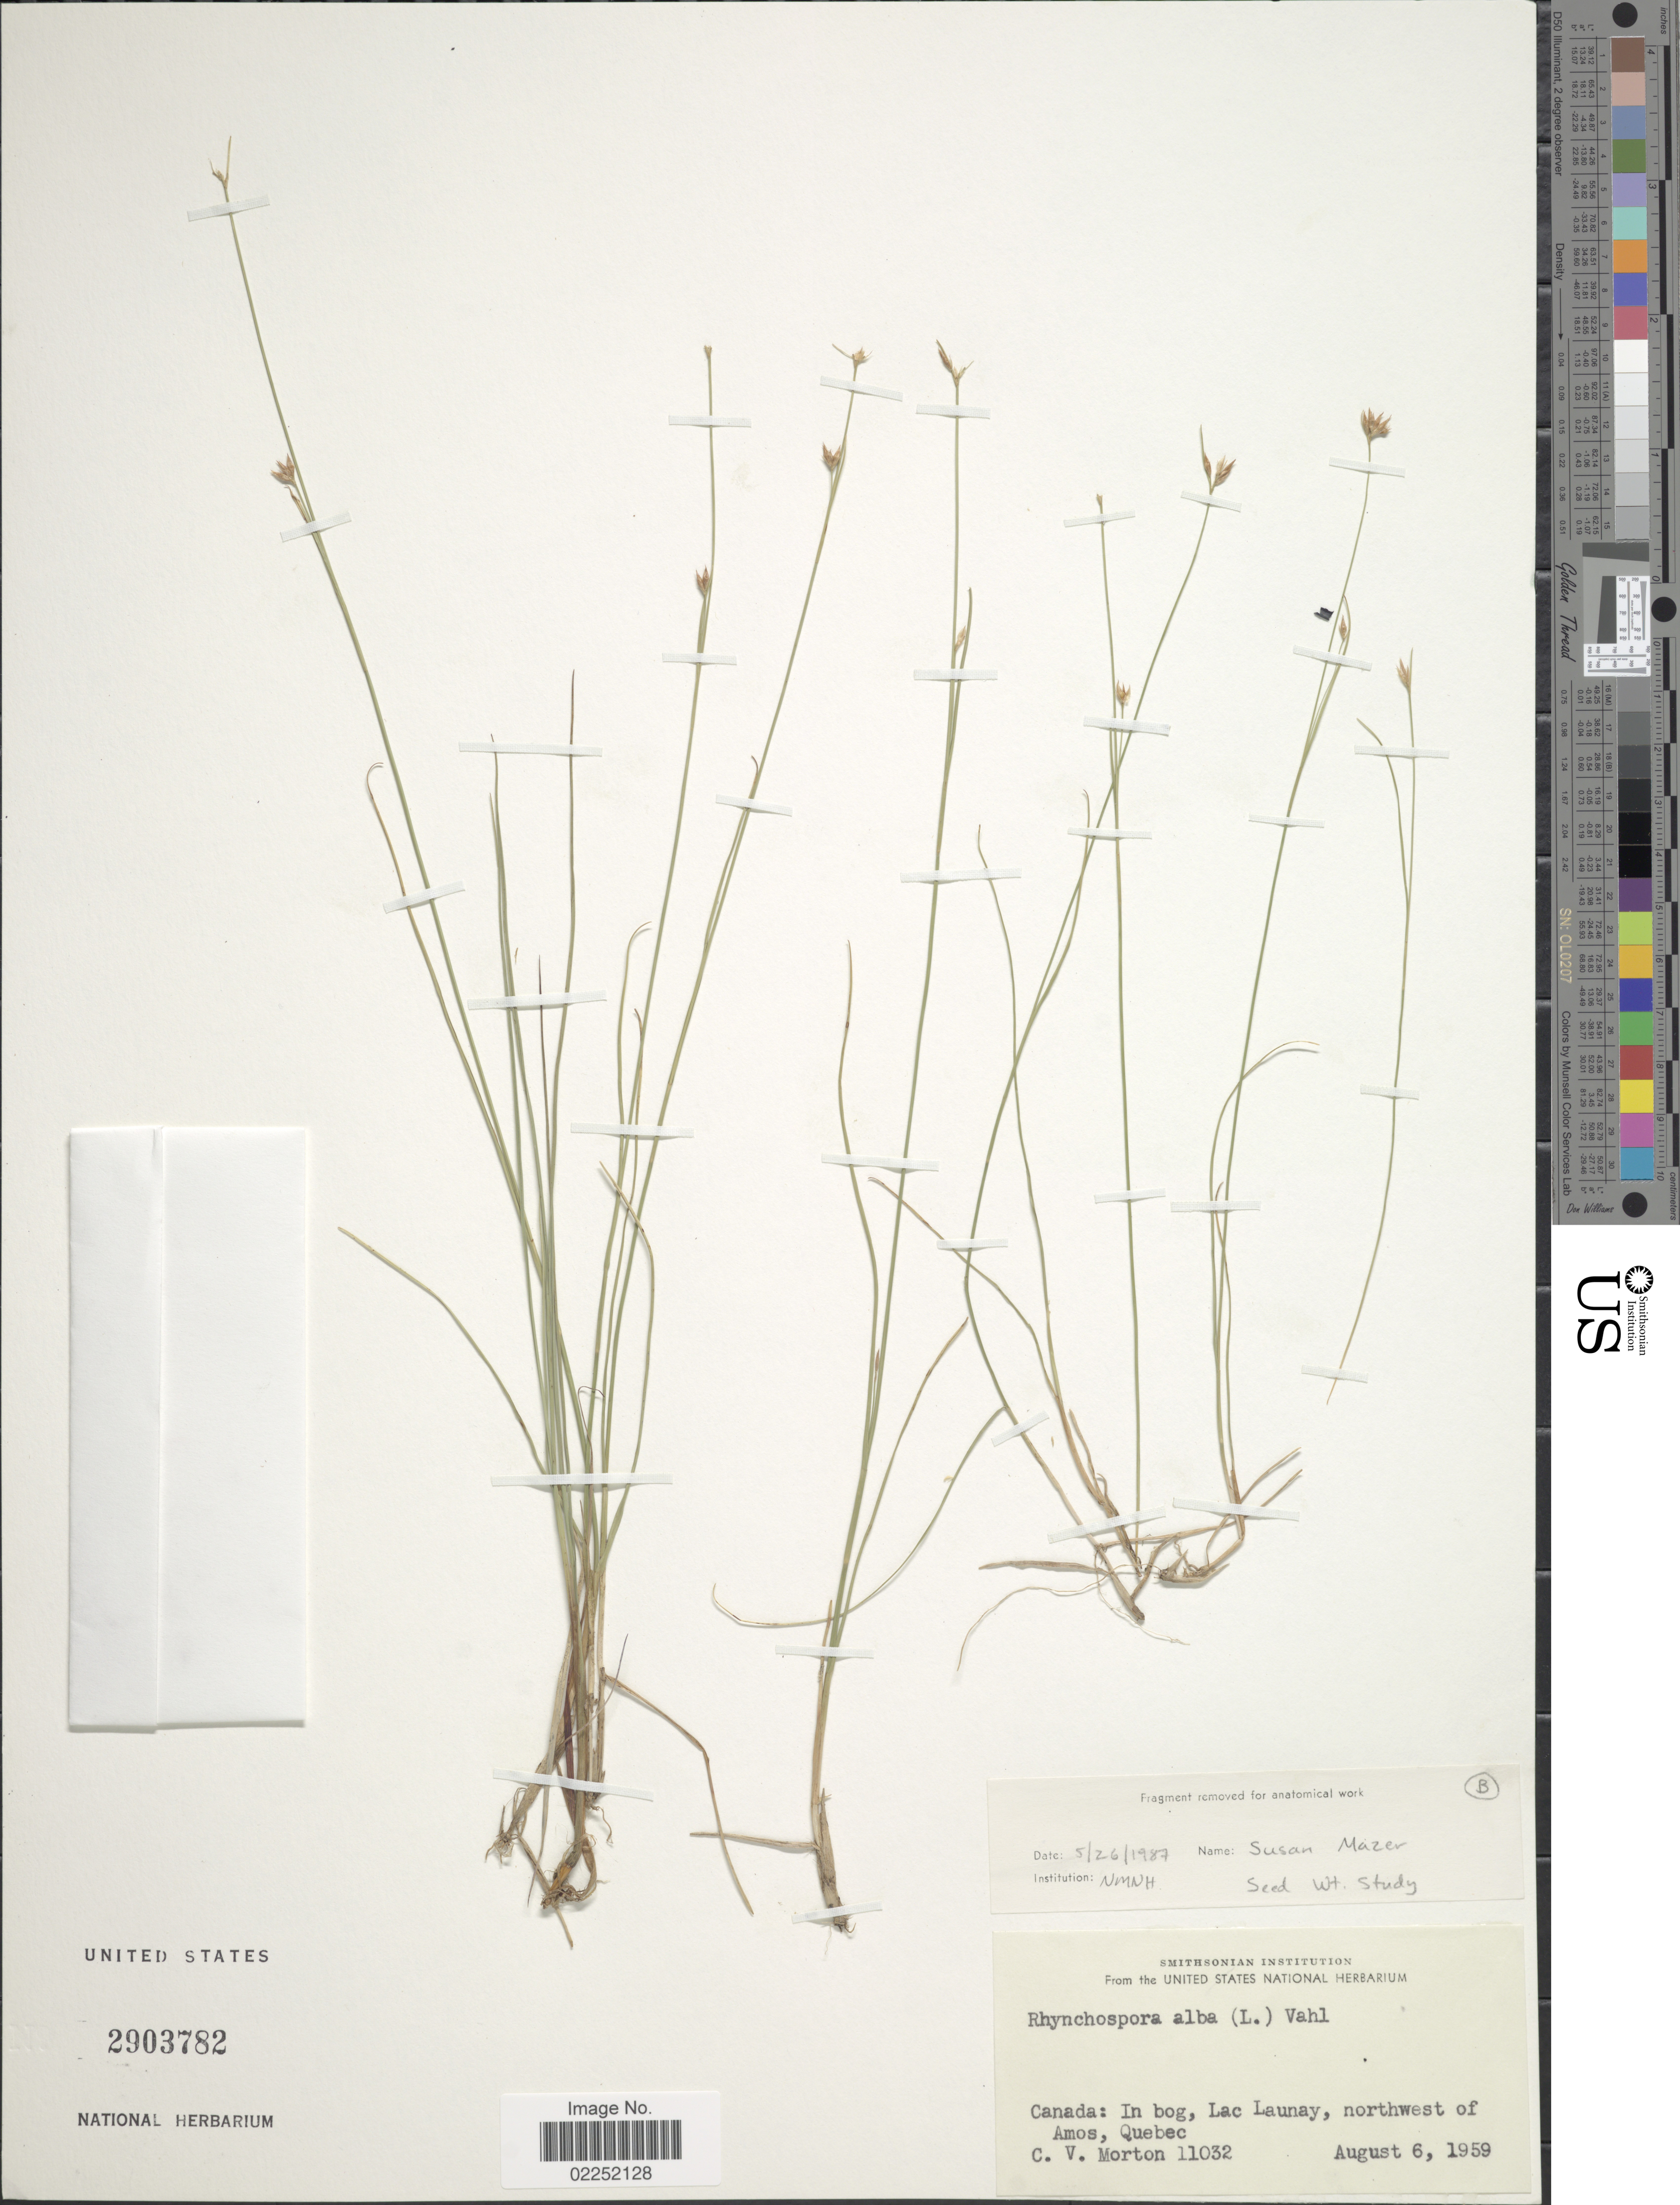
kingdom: Plantae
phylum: Tracheophyta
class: Liliopsida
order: Poales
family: Cyperaceae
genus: Rhynchospora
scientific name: Rhynchospora alba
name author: (L.) Vahl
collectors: C. V. Morton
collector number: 11032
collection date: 1959-08-06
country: Canada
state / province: Quebec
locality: In bog, Lac Launay, northwest of Amos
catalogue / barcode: US 2903782